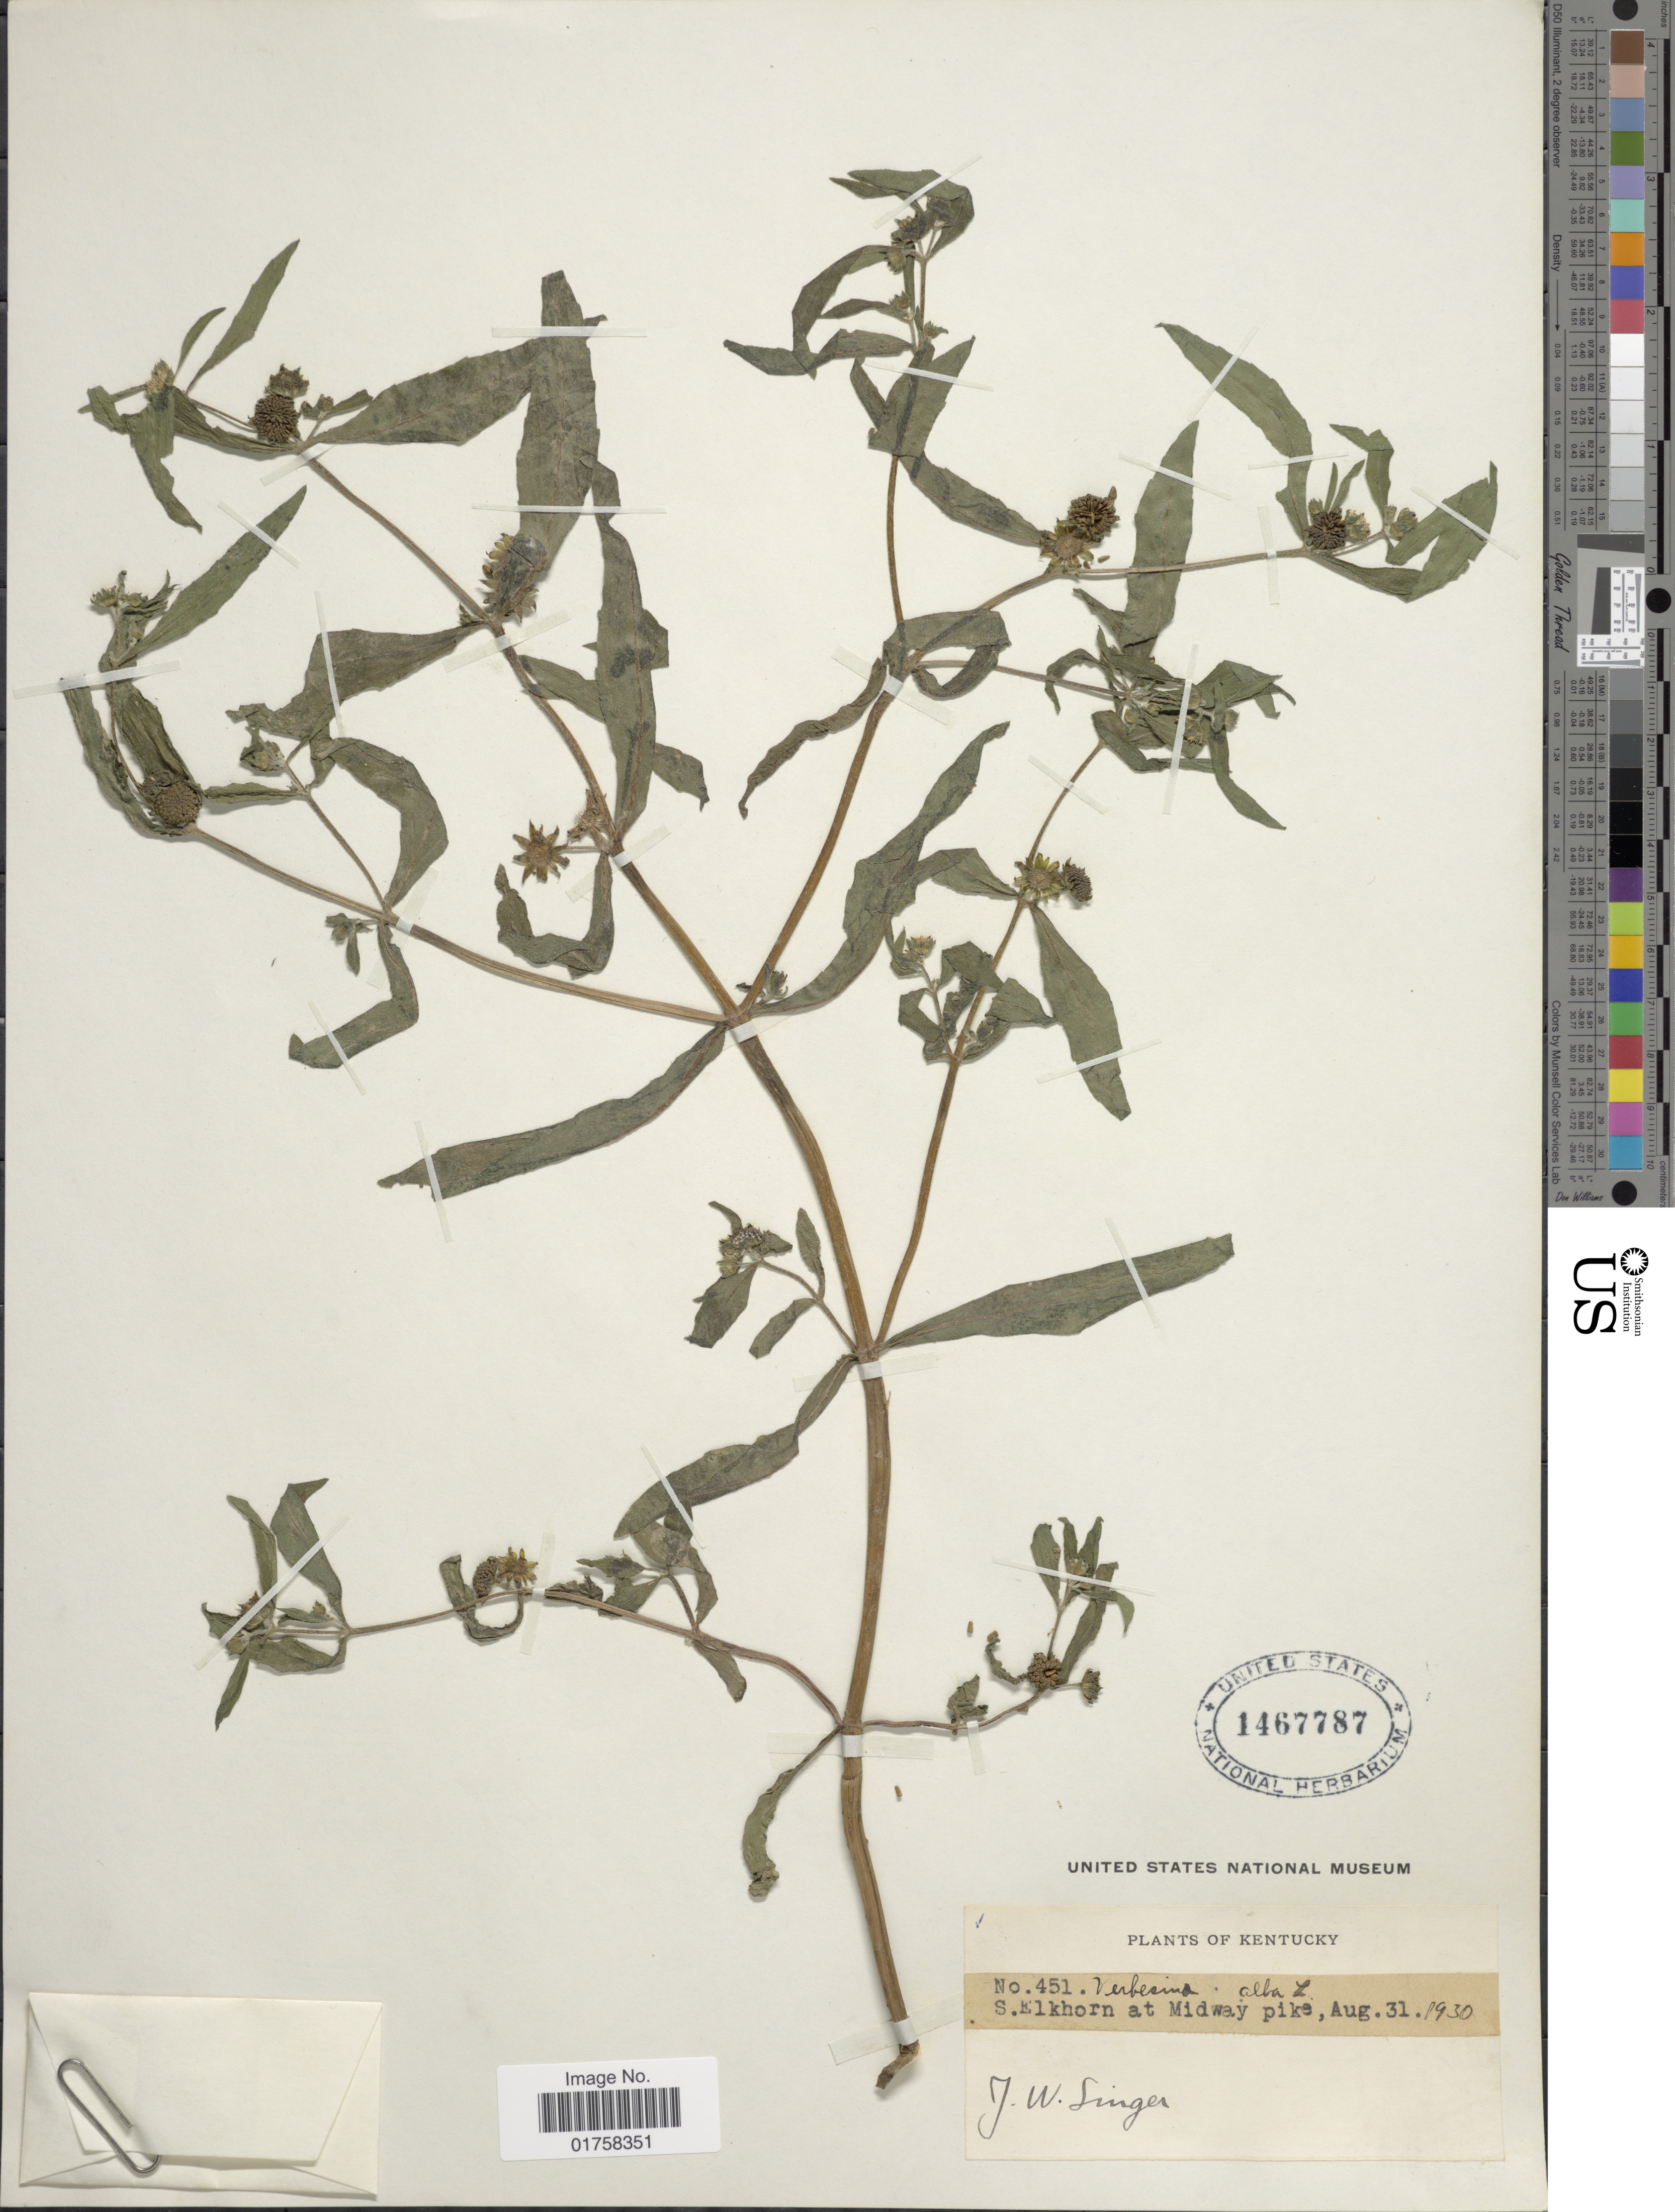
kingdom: Plantae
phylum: Tracheophyta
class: Magnoliopsida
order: Asterales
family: Asteraceae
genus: Eclipta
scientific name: Eclipta alba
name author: (L.) Hassk.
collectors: J. EW. Singer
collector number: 451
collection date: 1930-08-31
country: United States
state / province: Kentucky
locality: S. Elkhorn at Midway pike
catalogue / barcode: US 1467787